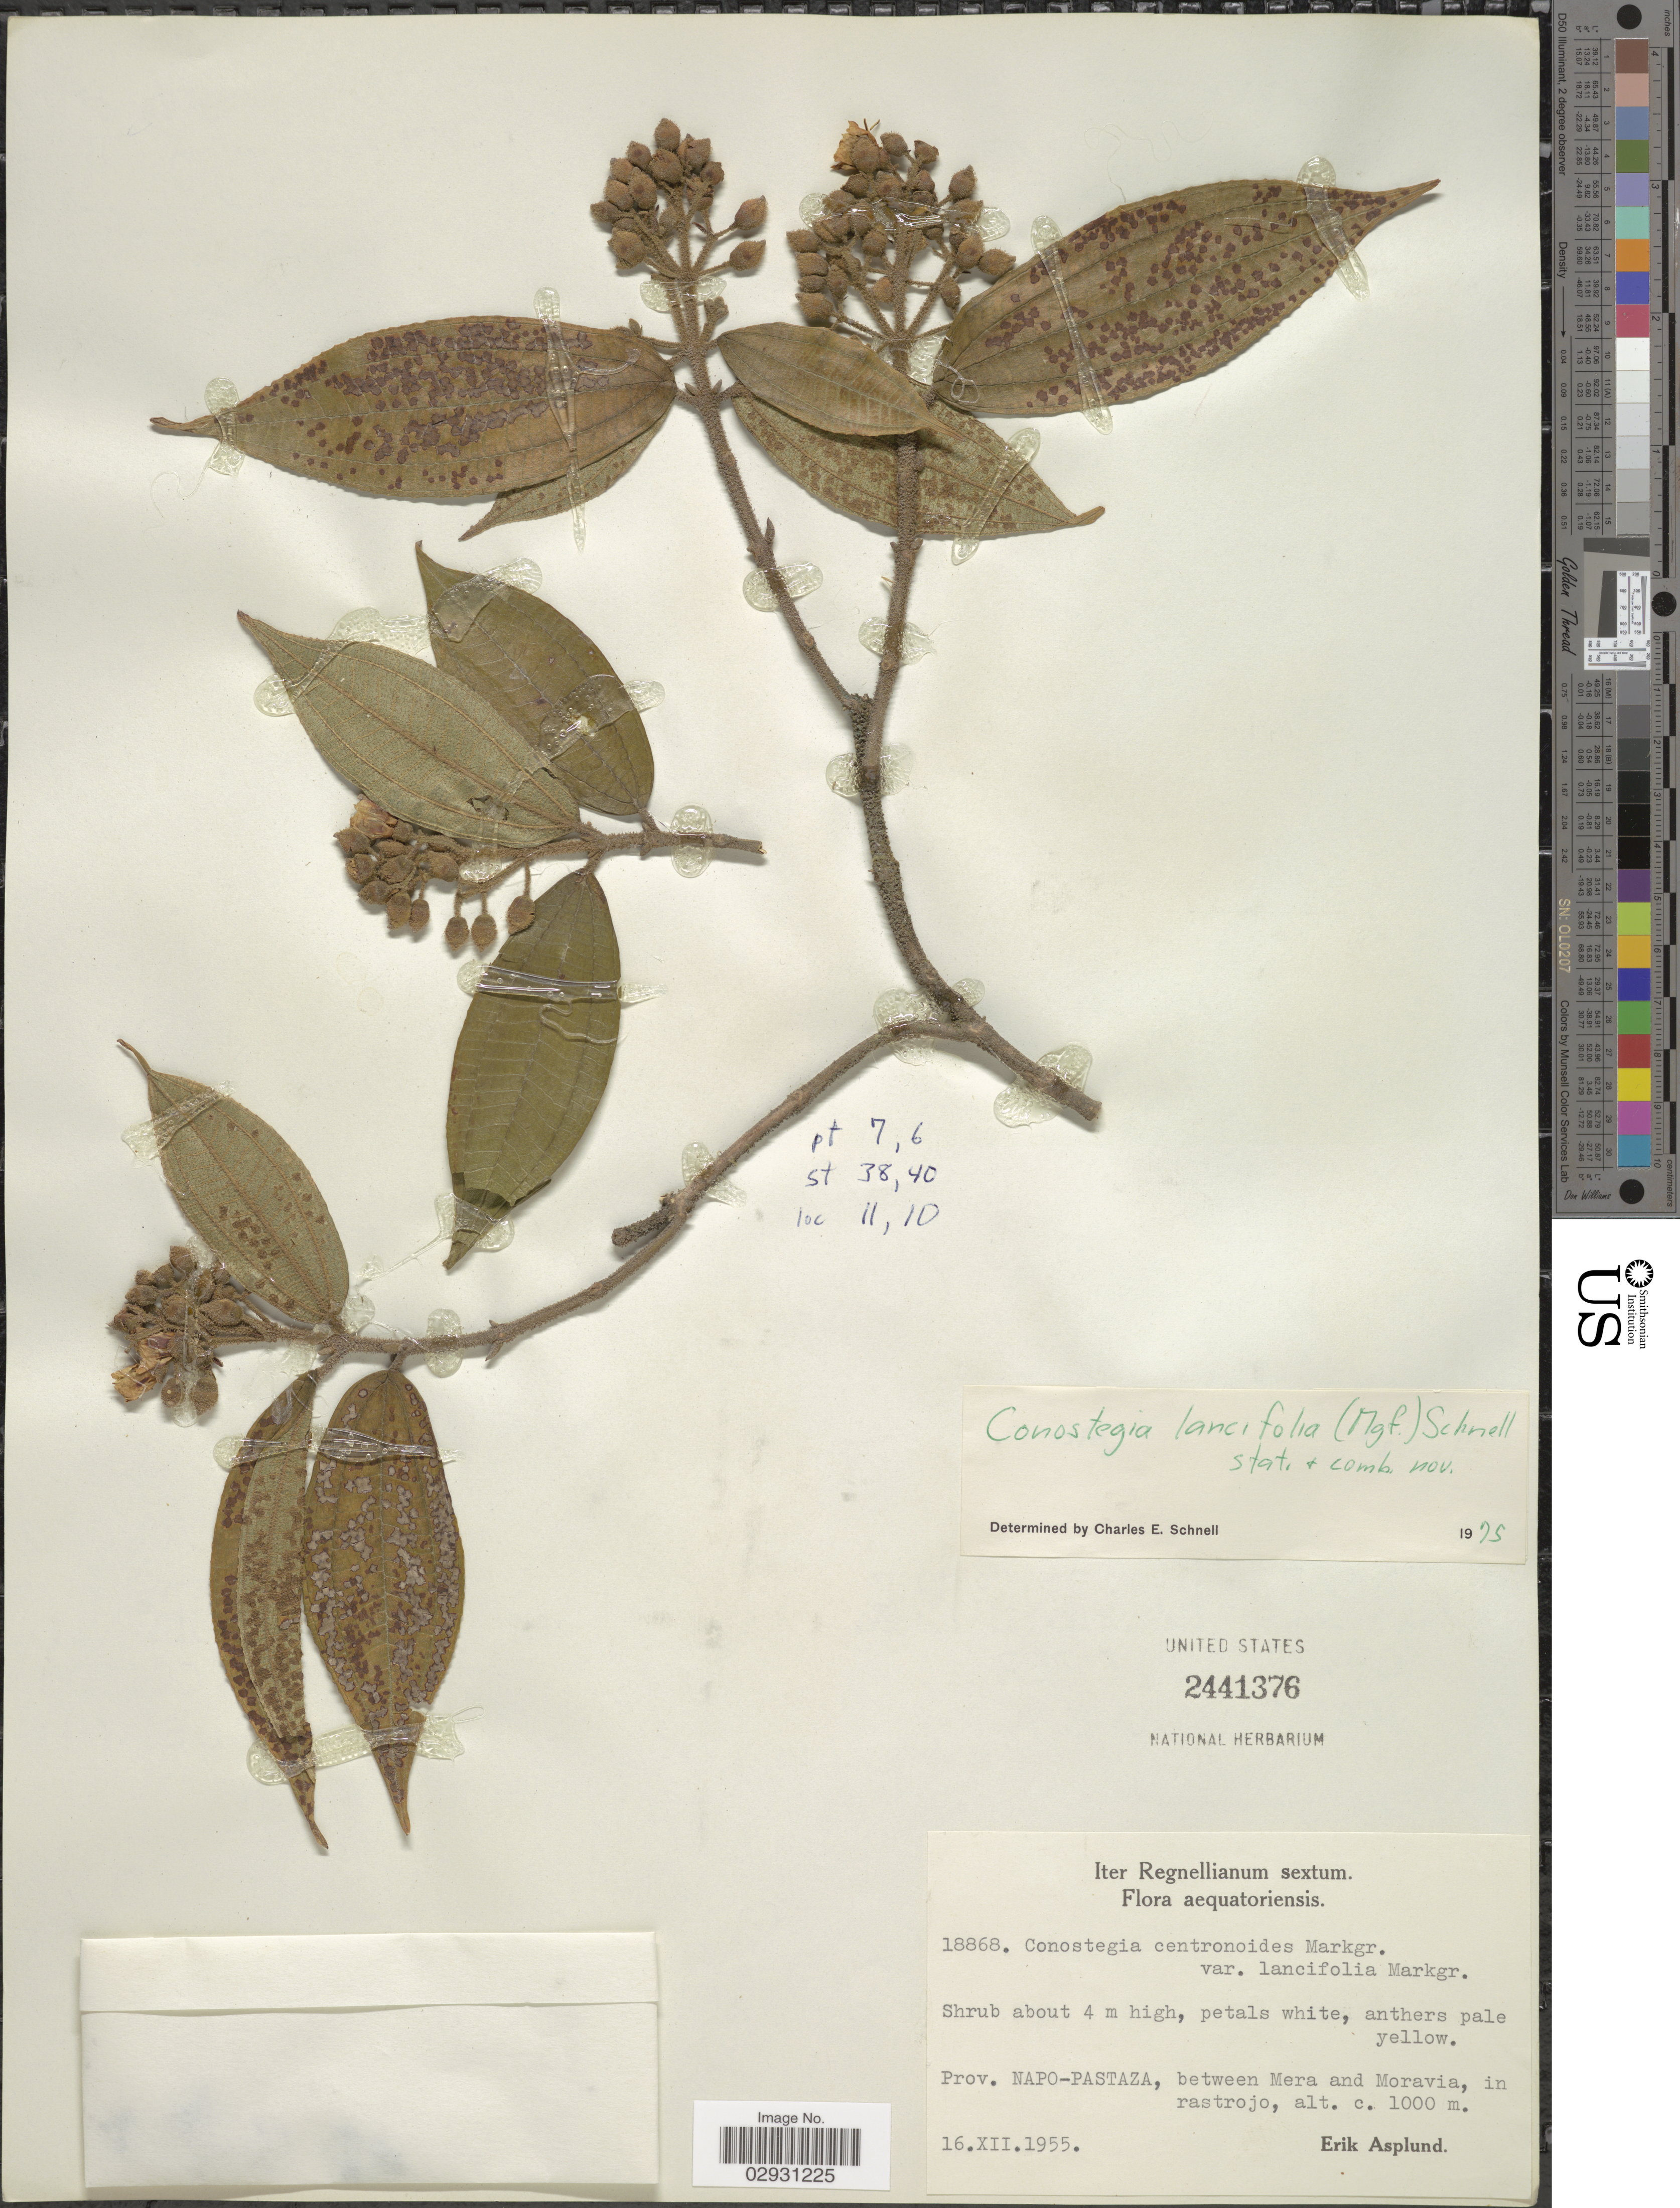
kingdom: Plantae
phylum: Tracheophyta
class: Magnoliopsida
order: Myrtales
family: Melastomataceae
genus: Conostegia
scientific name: Conostegia centronioides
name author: Markgr.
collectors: E. Asplund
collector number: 18868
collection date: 1955-12-16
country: Ecuador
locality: Aequatoriensis. Prov. Napo-Pastaza, between Mera and Moravia, in rastrojo.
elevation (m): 1000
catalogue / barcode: US 2441376